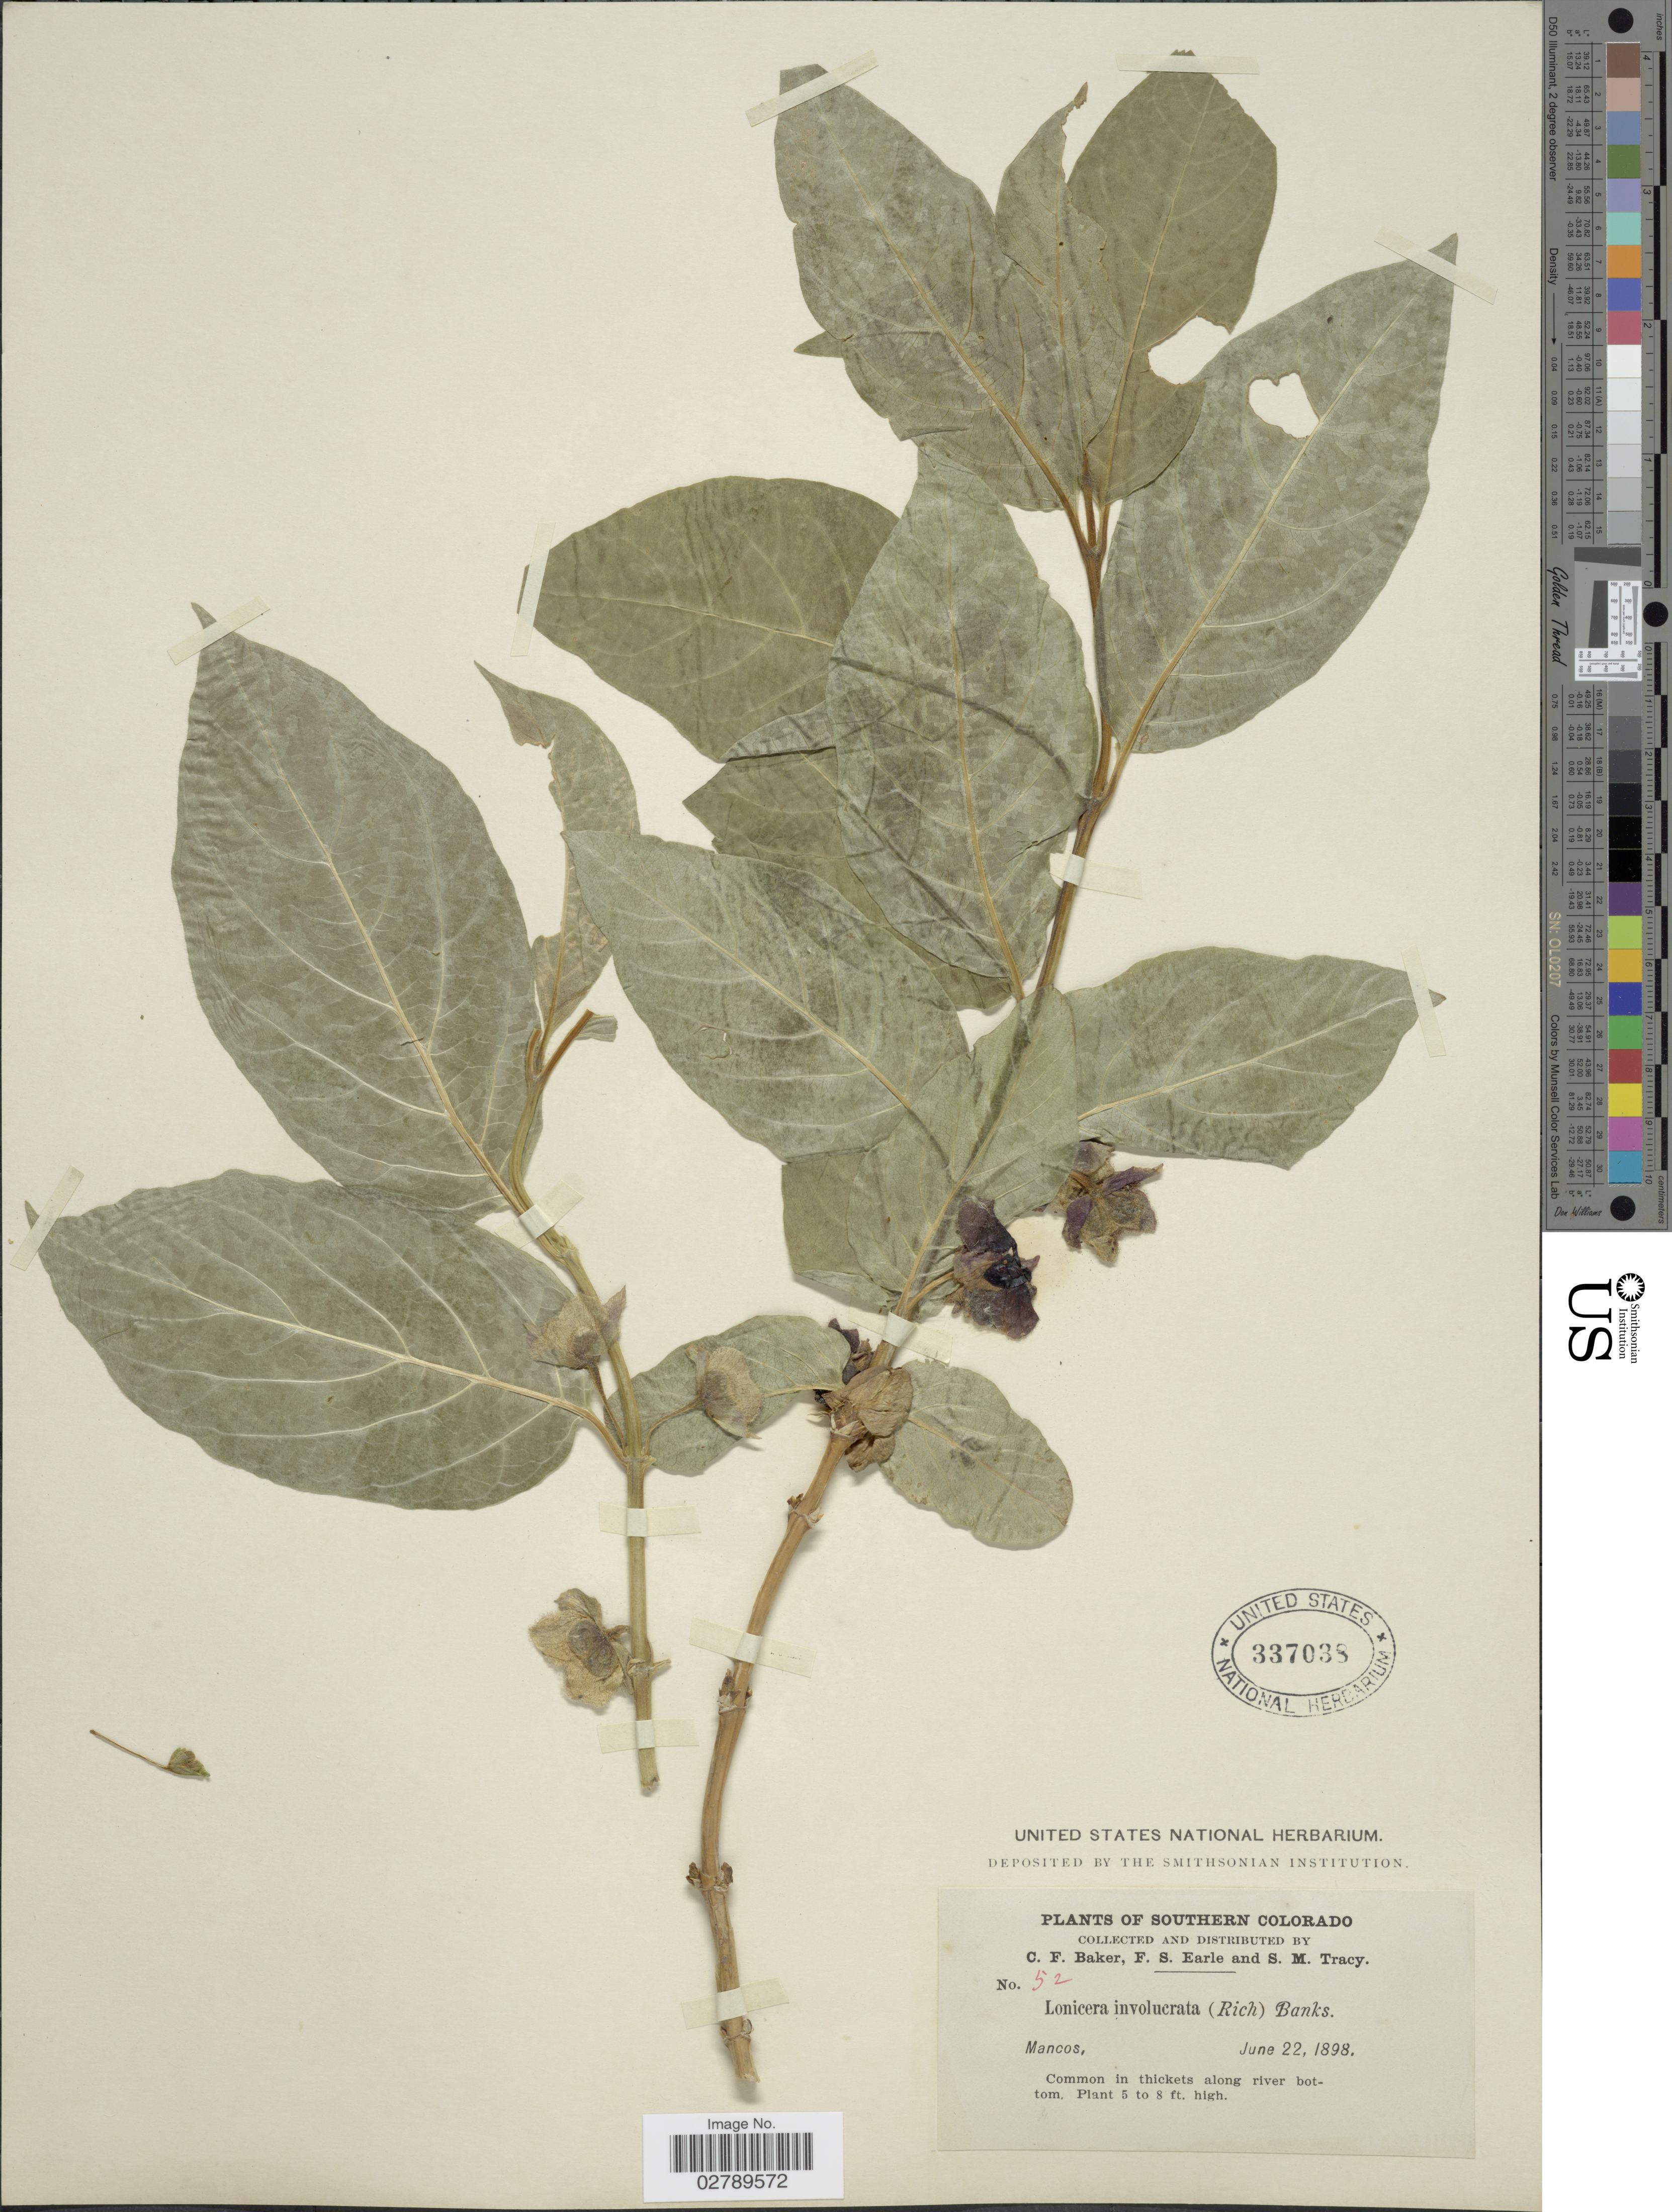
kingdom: Plantae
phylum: Tracheophyta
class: Magnoliopsida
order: Dipsacales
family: Caprifoliaceae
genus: Lonicera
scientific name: Lonicera involucrata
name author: (Richardson) Banks ex Spreng.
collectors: C. F. Baker, F. S. Earle & S. M. Tracy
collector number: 52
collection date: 1898-06-22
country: United States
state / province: Colorado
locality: Southern Colorado. Mancos, Common in thickets along river bottom.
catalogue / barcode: US 337038